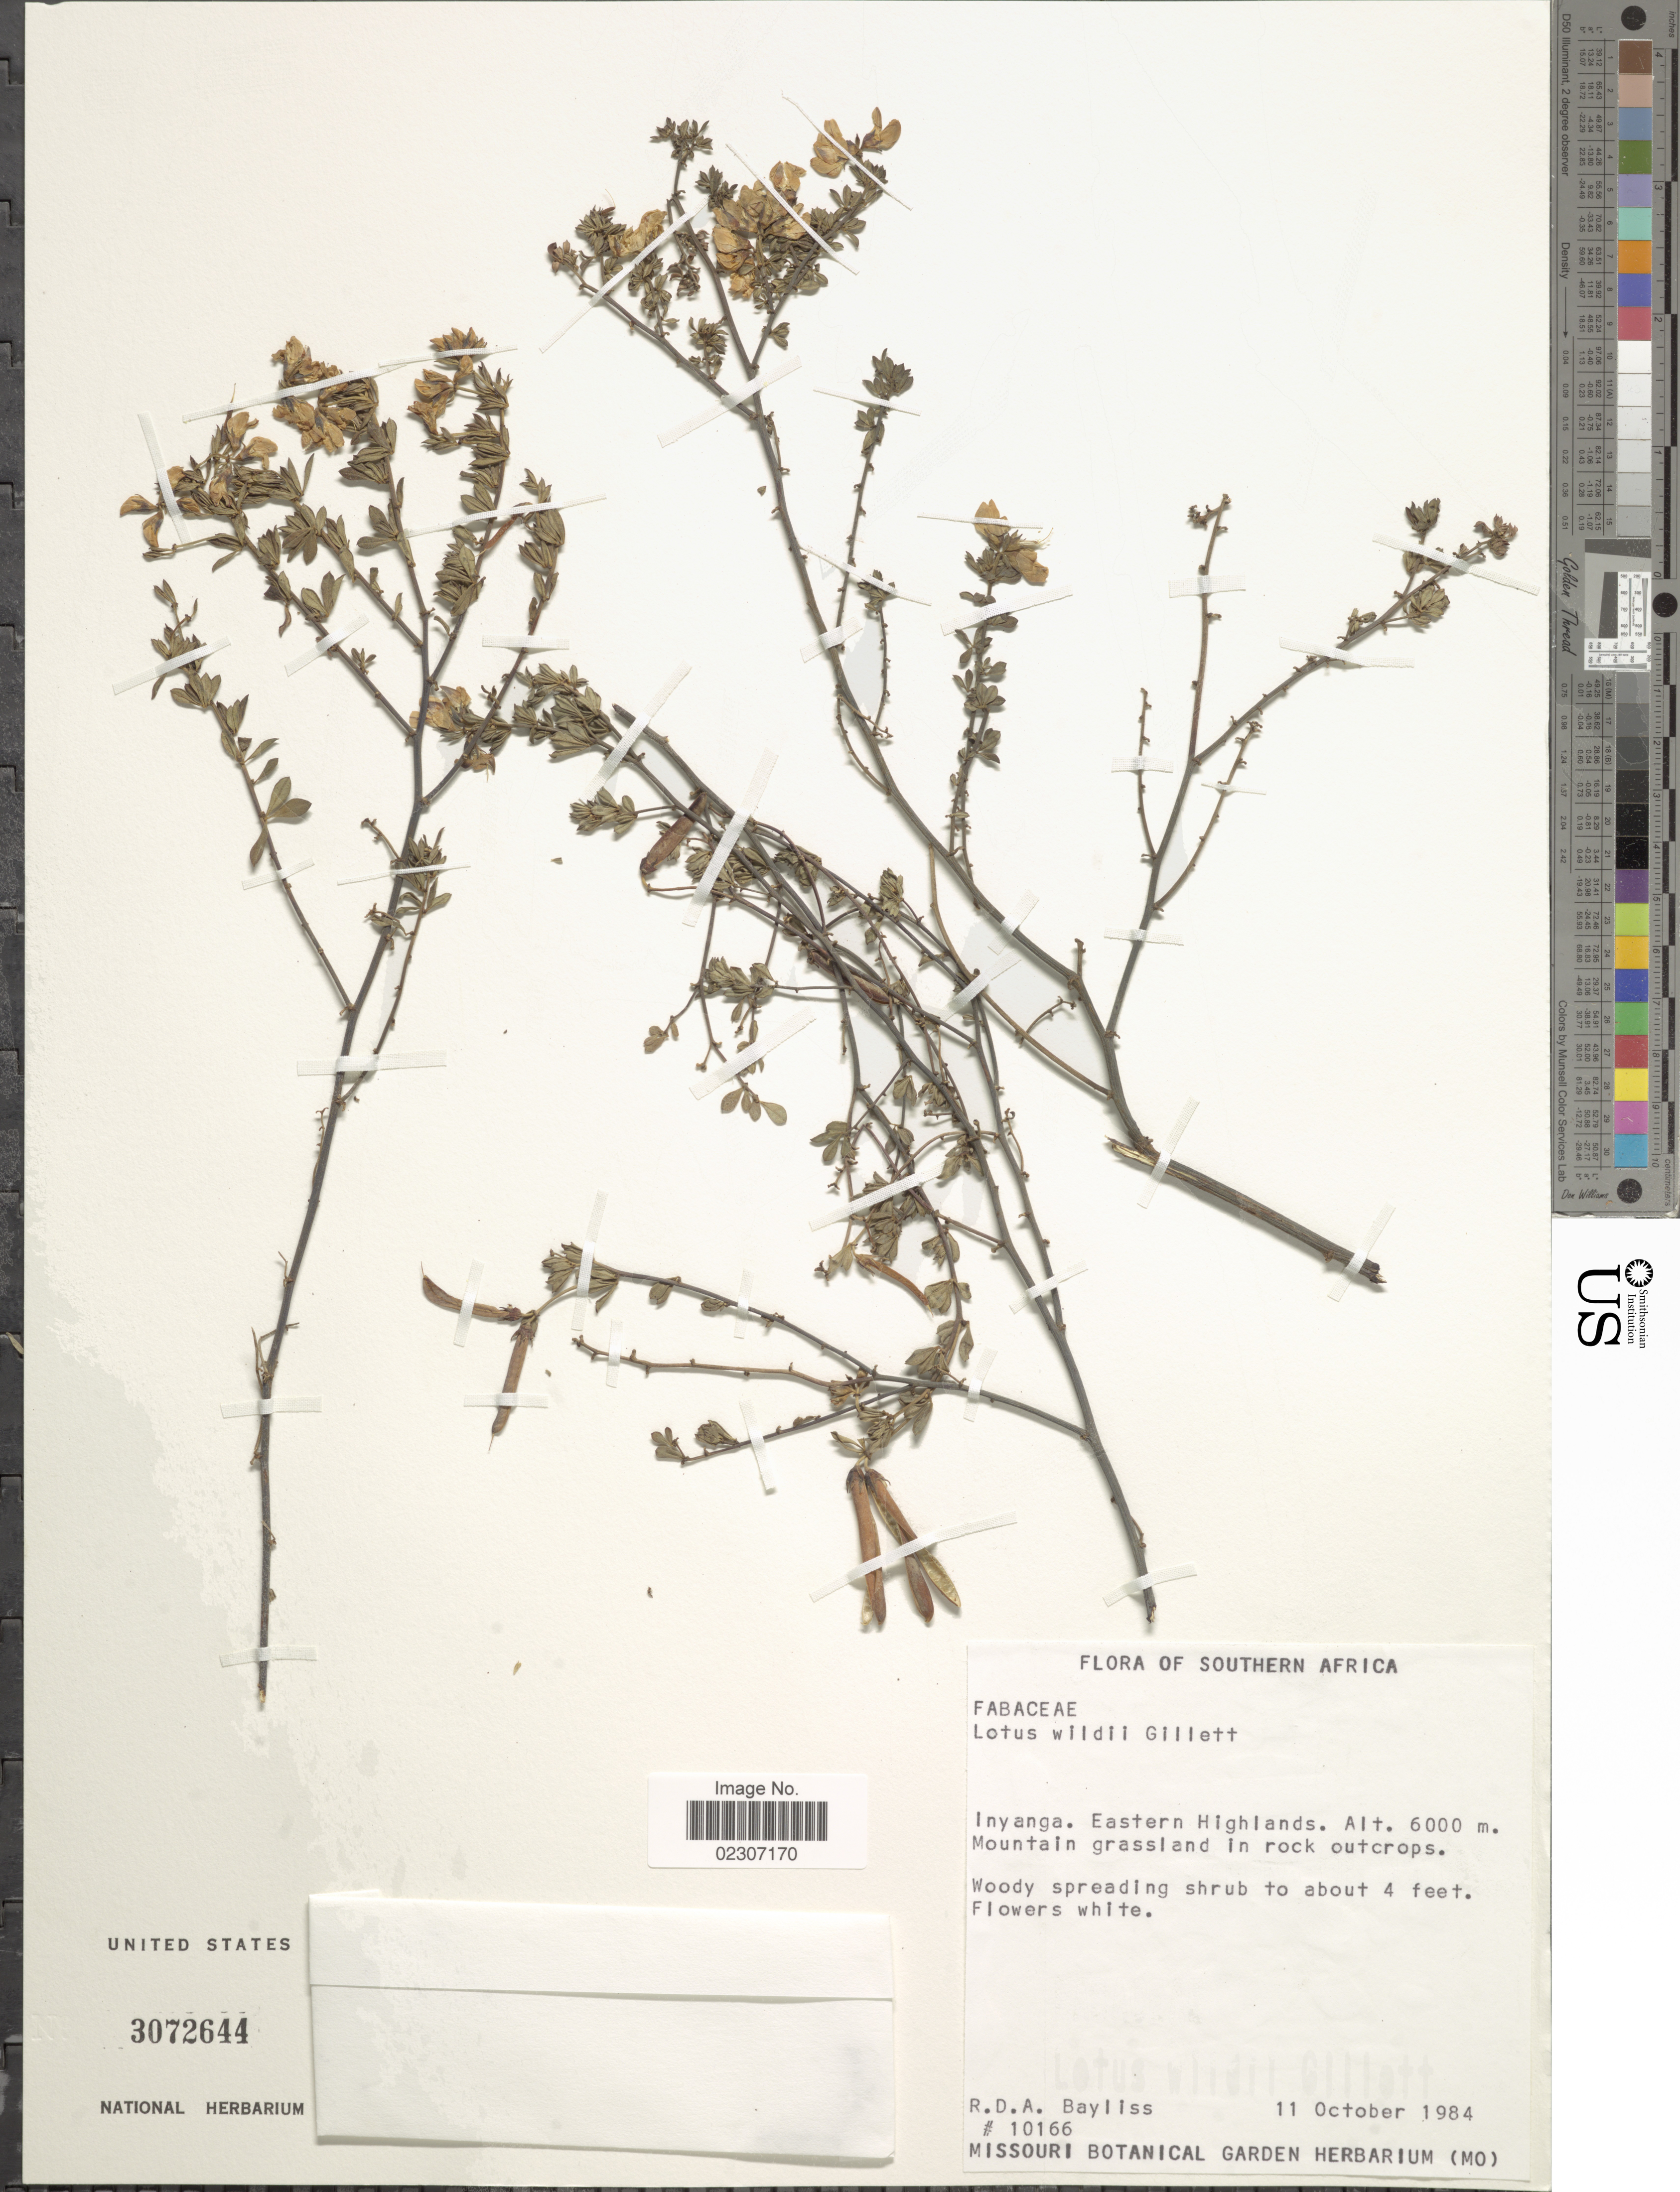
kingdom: Plantae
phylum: Tracheophyta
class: Magnoliopsida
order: Fabales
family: Fabaceae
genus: Lotus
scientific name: Lotus wildii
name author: J.B. Gillett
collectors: R. Bayliss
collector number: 10166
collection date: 1984-10-11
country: South Africa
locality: Southern Africa, Inyanga, Eastern Highlands. Mountain grassland in rock outcrops.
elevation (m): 6000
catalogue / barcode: US 3072644